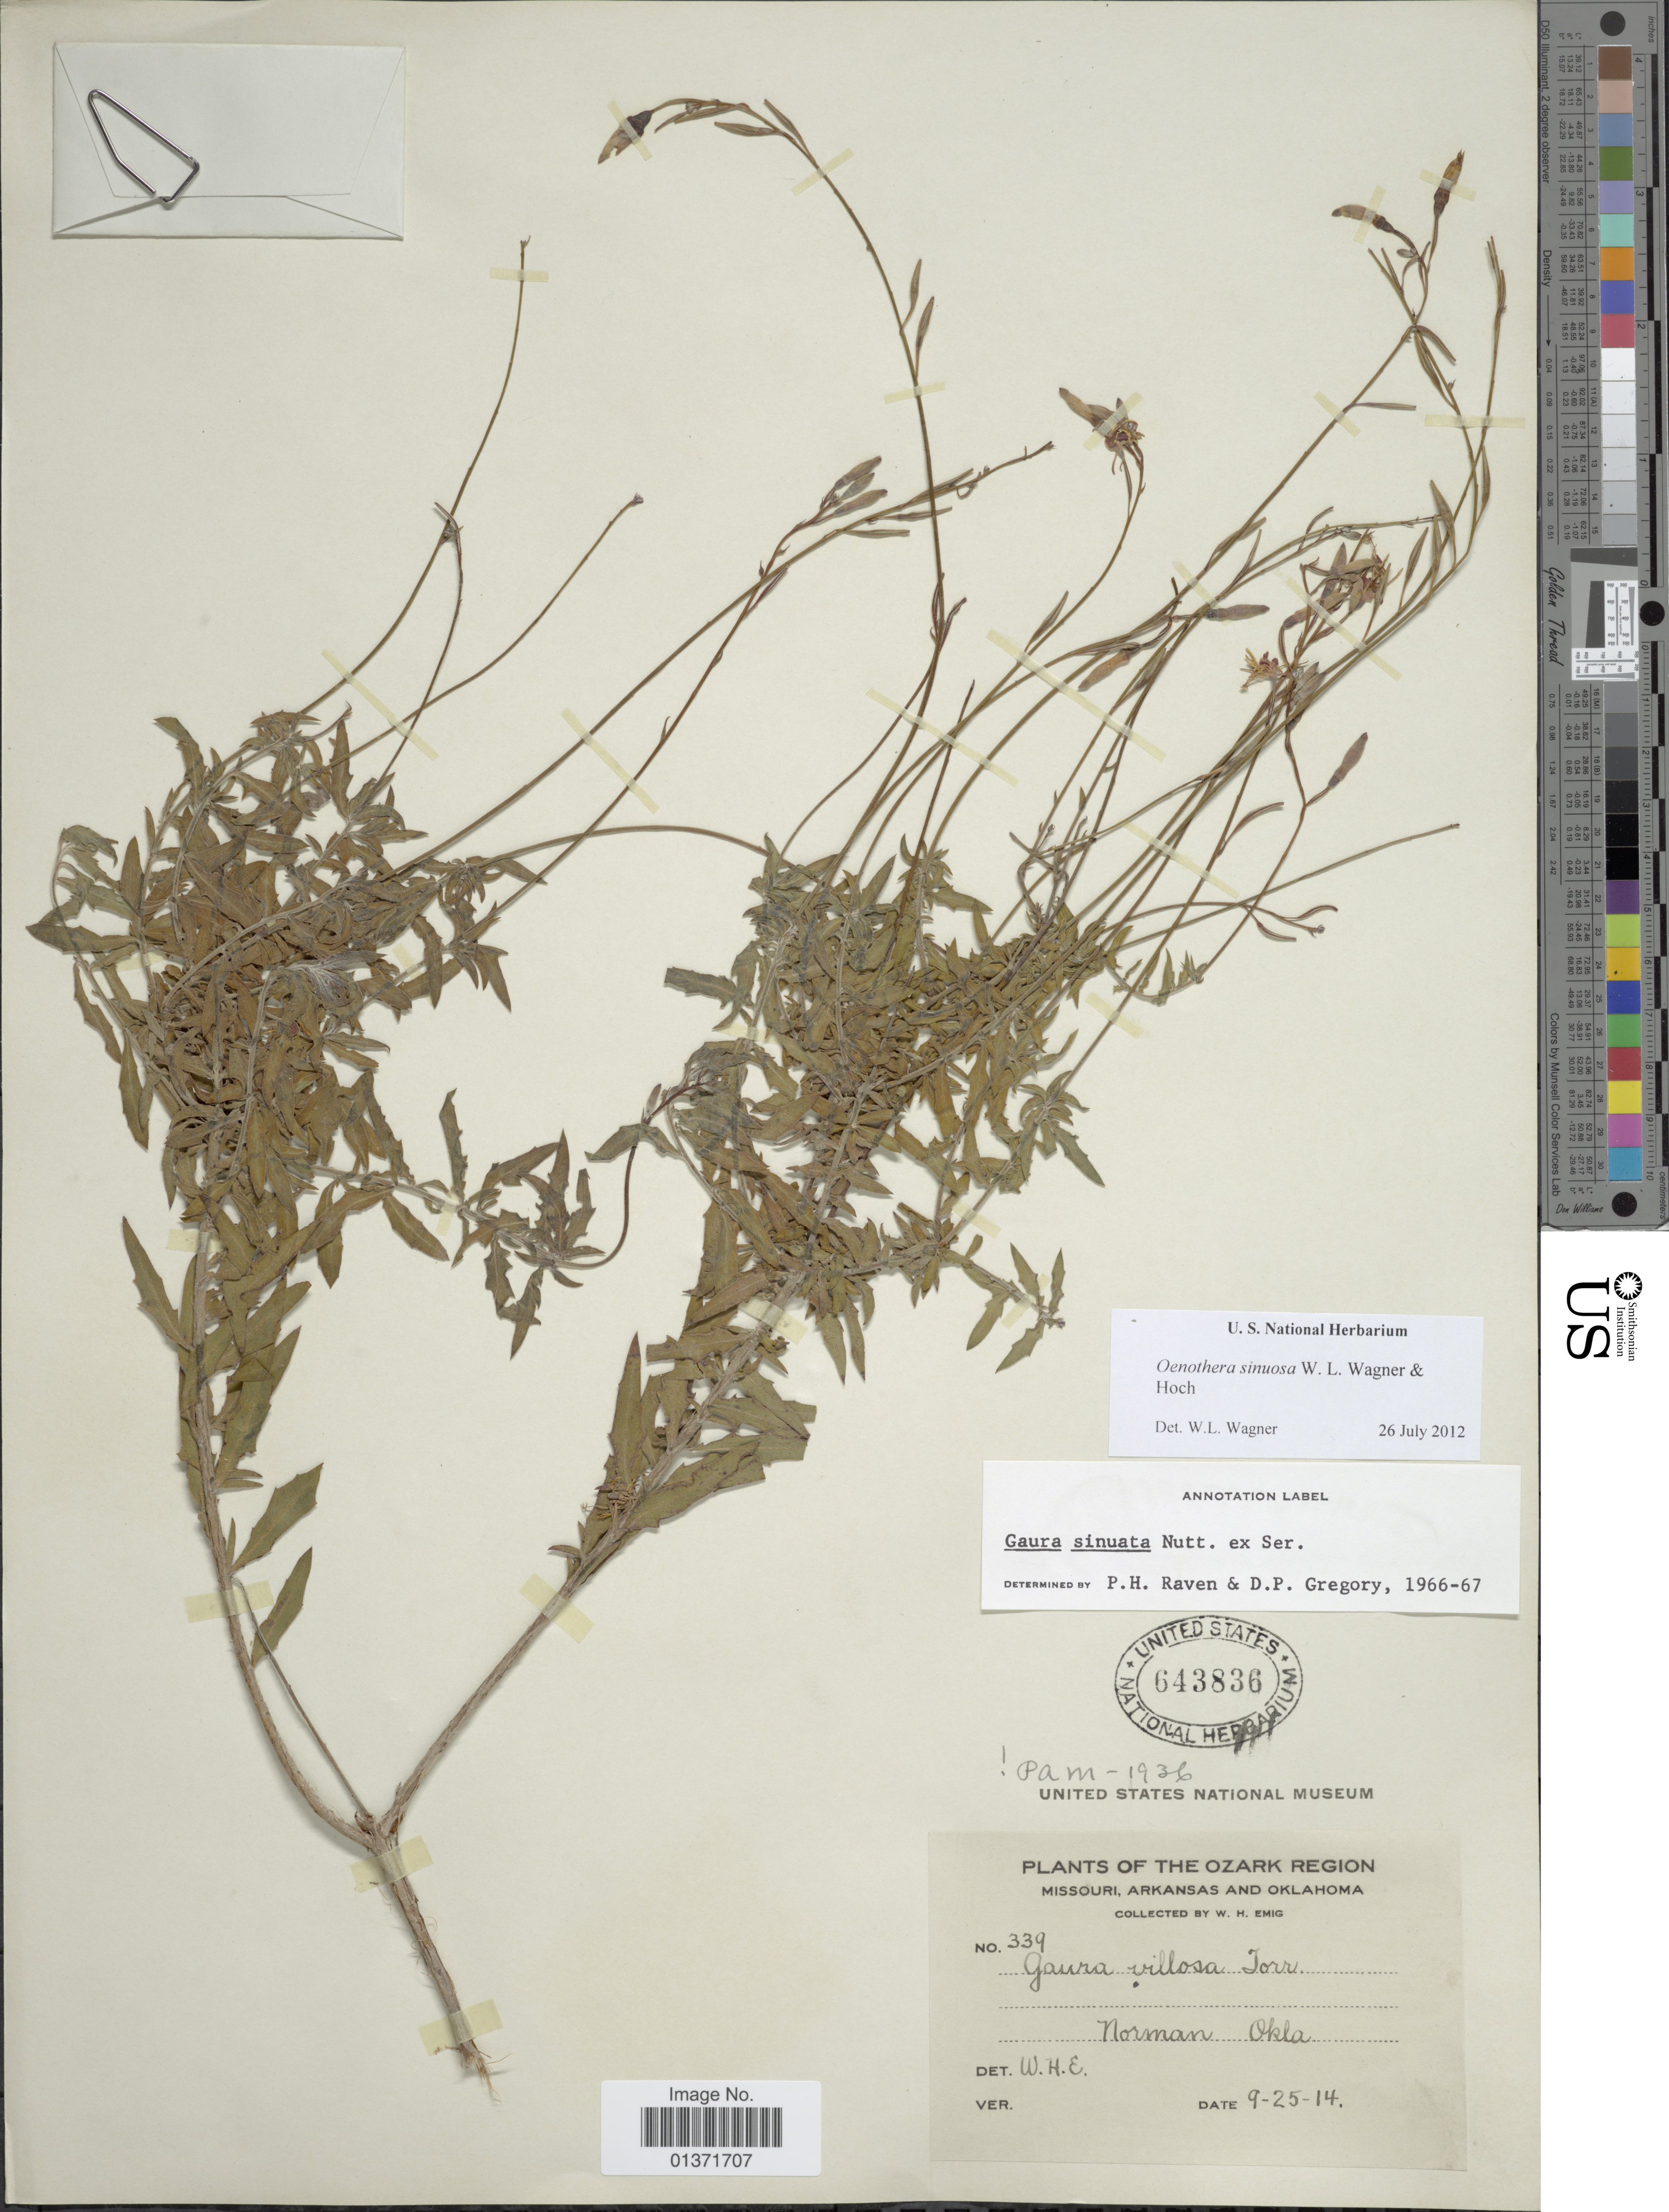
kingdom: Plantae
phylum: Tracheophyta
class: Magnoliopsida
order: Myrtales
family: Onagraceae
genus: Oenothera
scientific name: Oenothera sinuosa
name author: Nutt. ex Ser.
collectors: W. H. Emig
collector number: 339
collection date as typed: Transcribed d/m/y: 25/9/14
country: United States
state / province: Oklahoma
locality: Ozark Region, Norman Okla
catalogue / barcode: US 643836